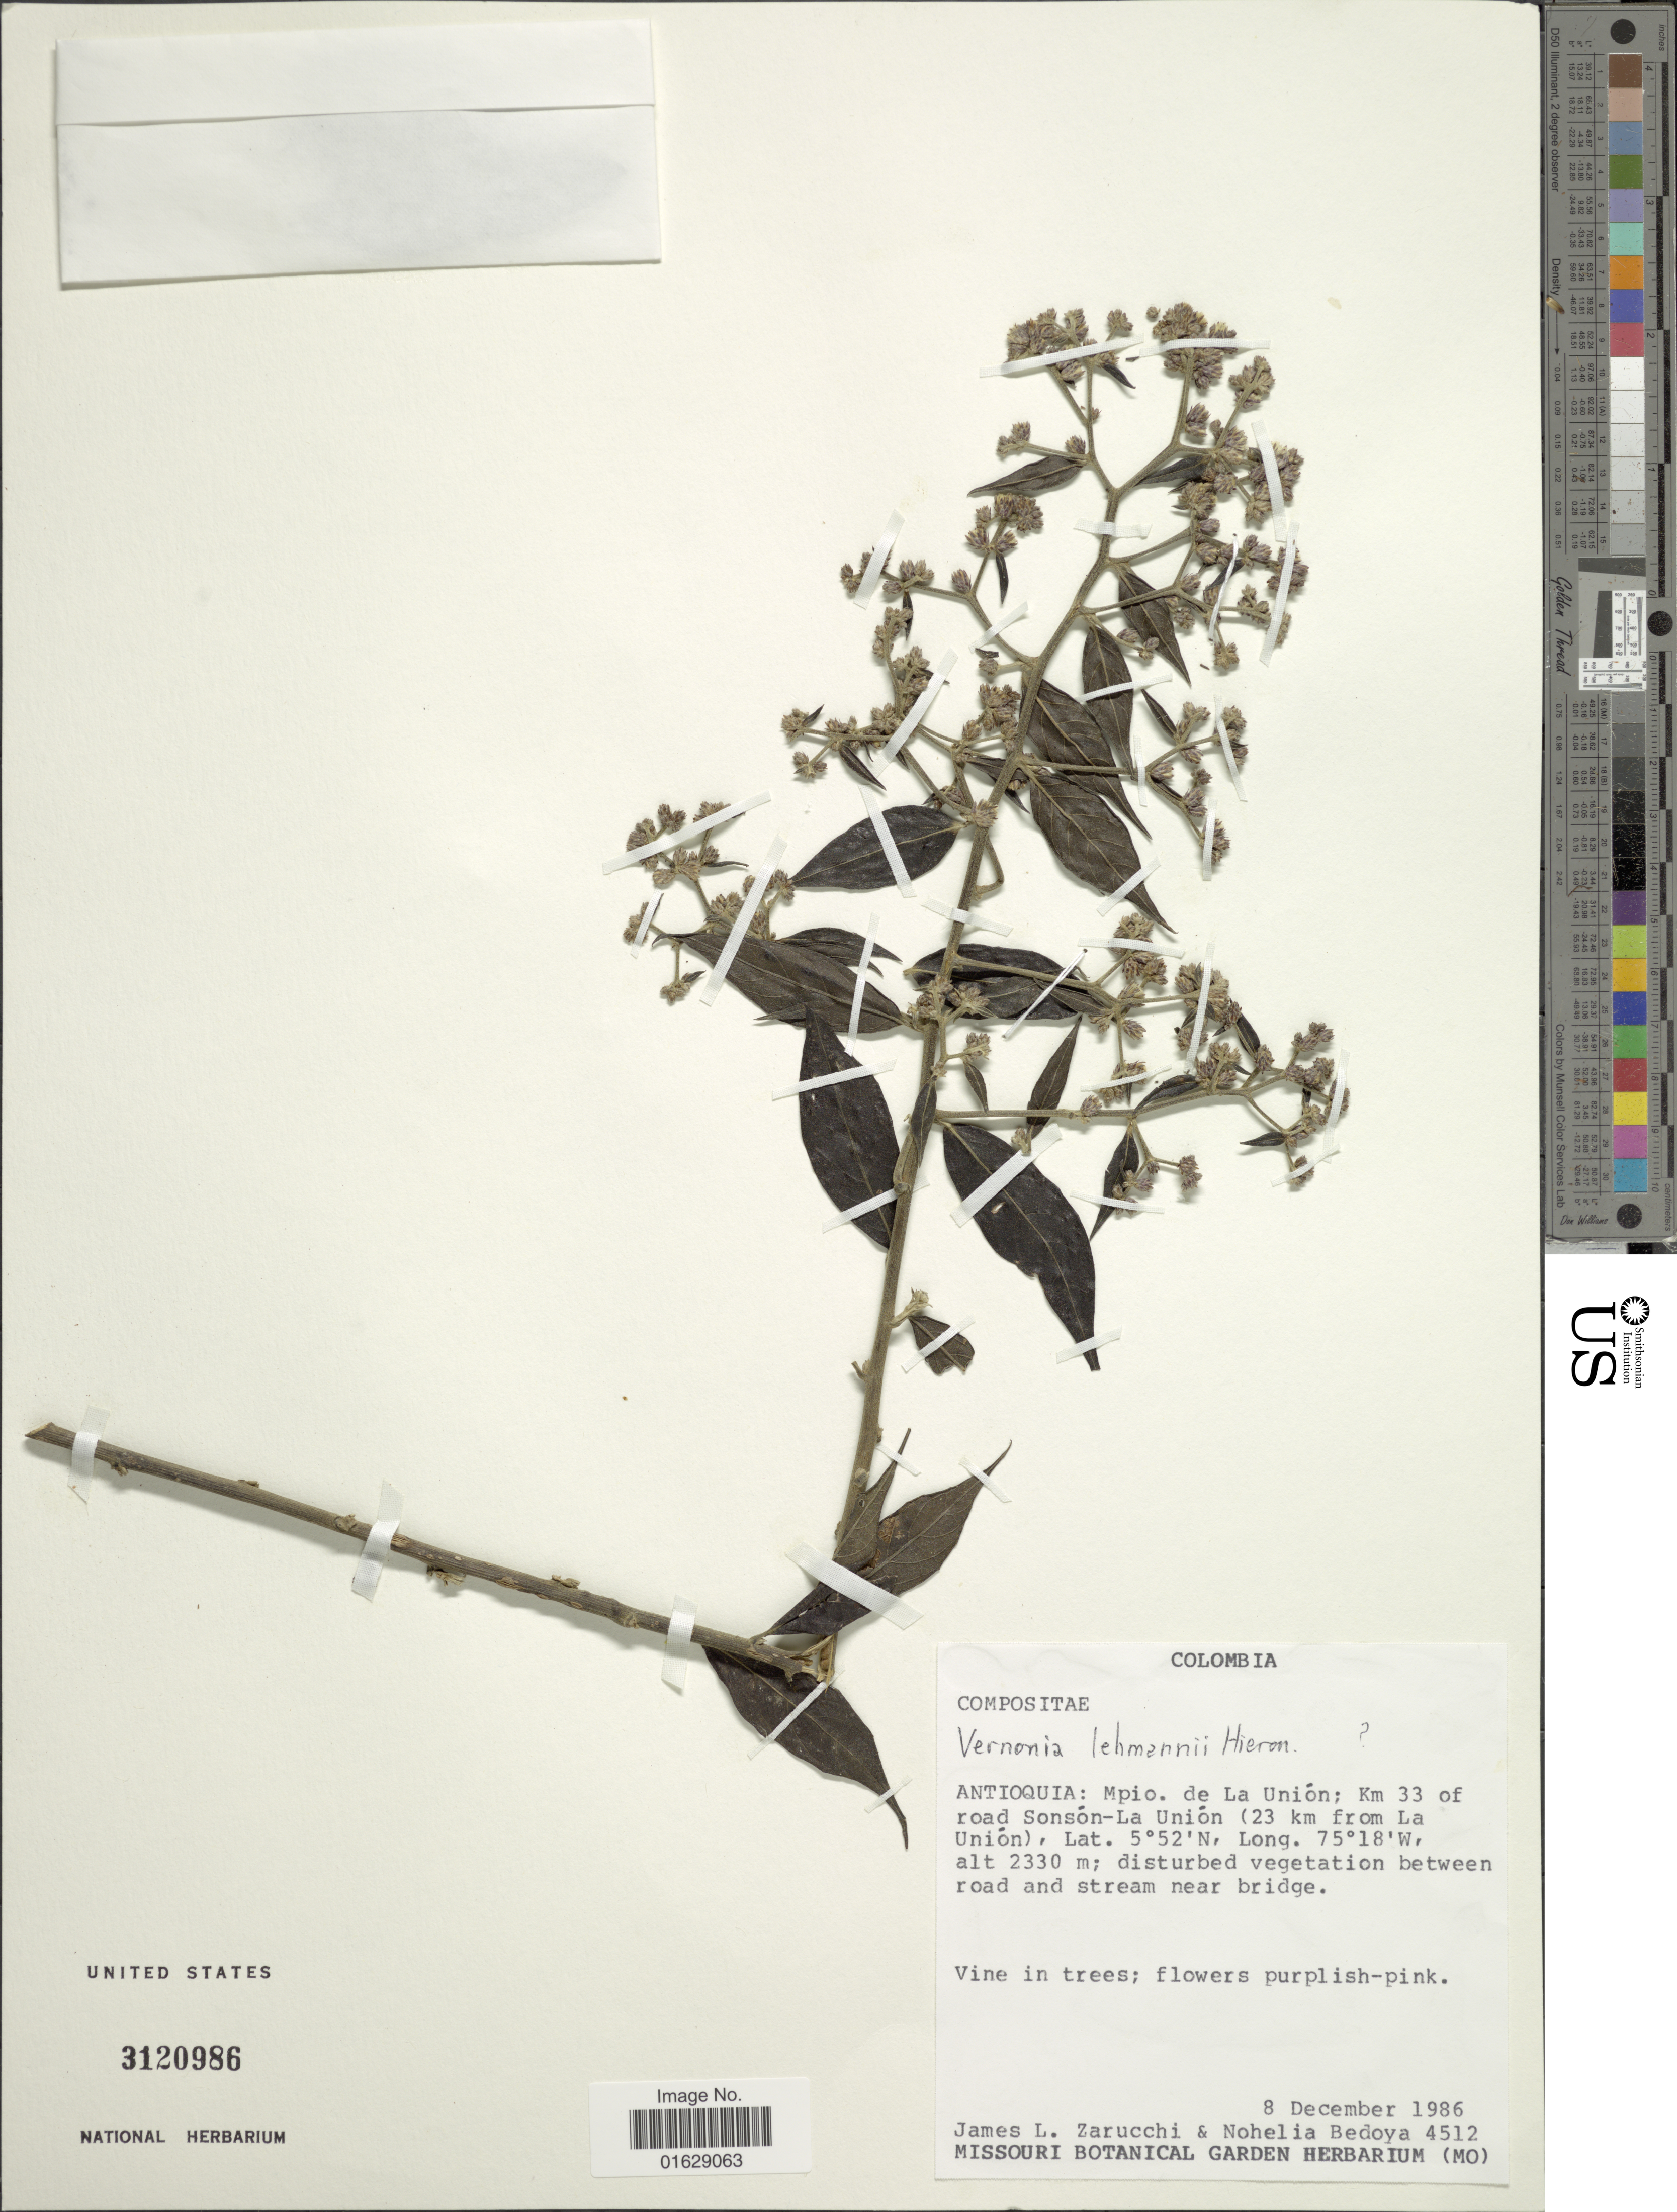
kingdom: Plantae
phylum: Tracheophyta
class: Magnoliopsida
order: Asterales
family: Asteraceae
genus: Lepidaploa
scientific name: Lepidaploa lehmannii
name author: (Hieron.) H. Rob.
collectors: J. L. Zarucchi & N. Bedoya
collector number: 4512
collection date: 1986-12-08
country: Colombia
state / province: Antioquia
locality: Mpio. de La Union; Km 33 of road Sonson-La Union (23 km from La Union). Between road and stream near bridge.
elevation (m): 2330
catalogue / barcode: US 3120986